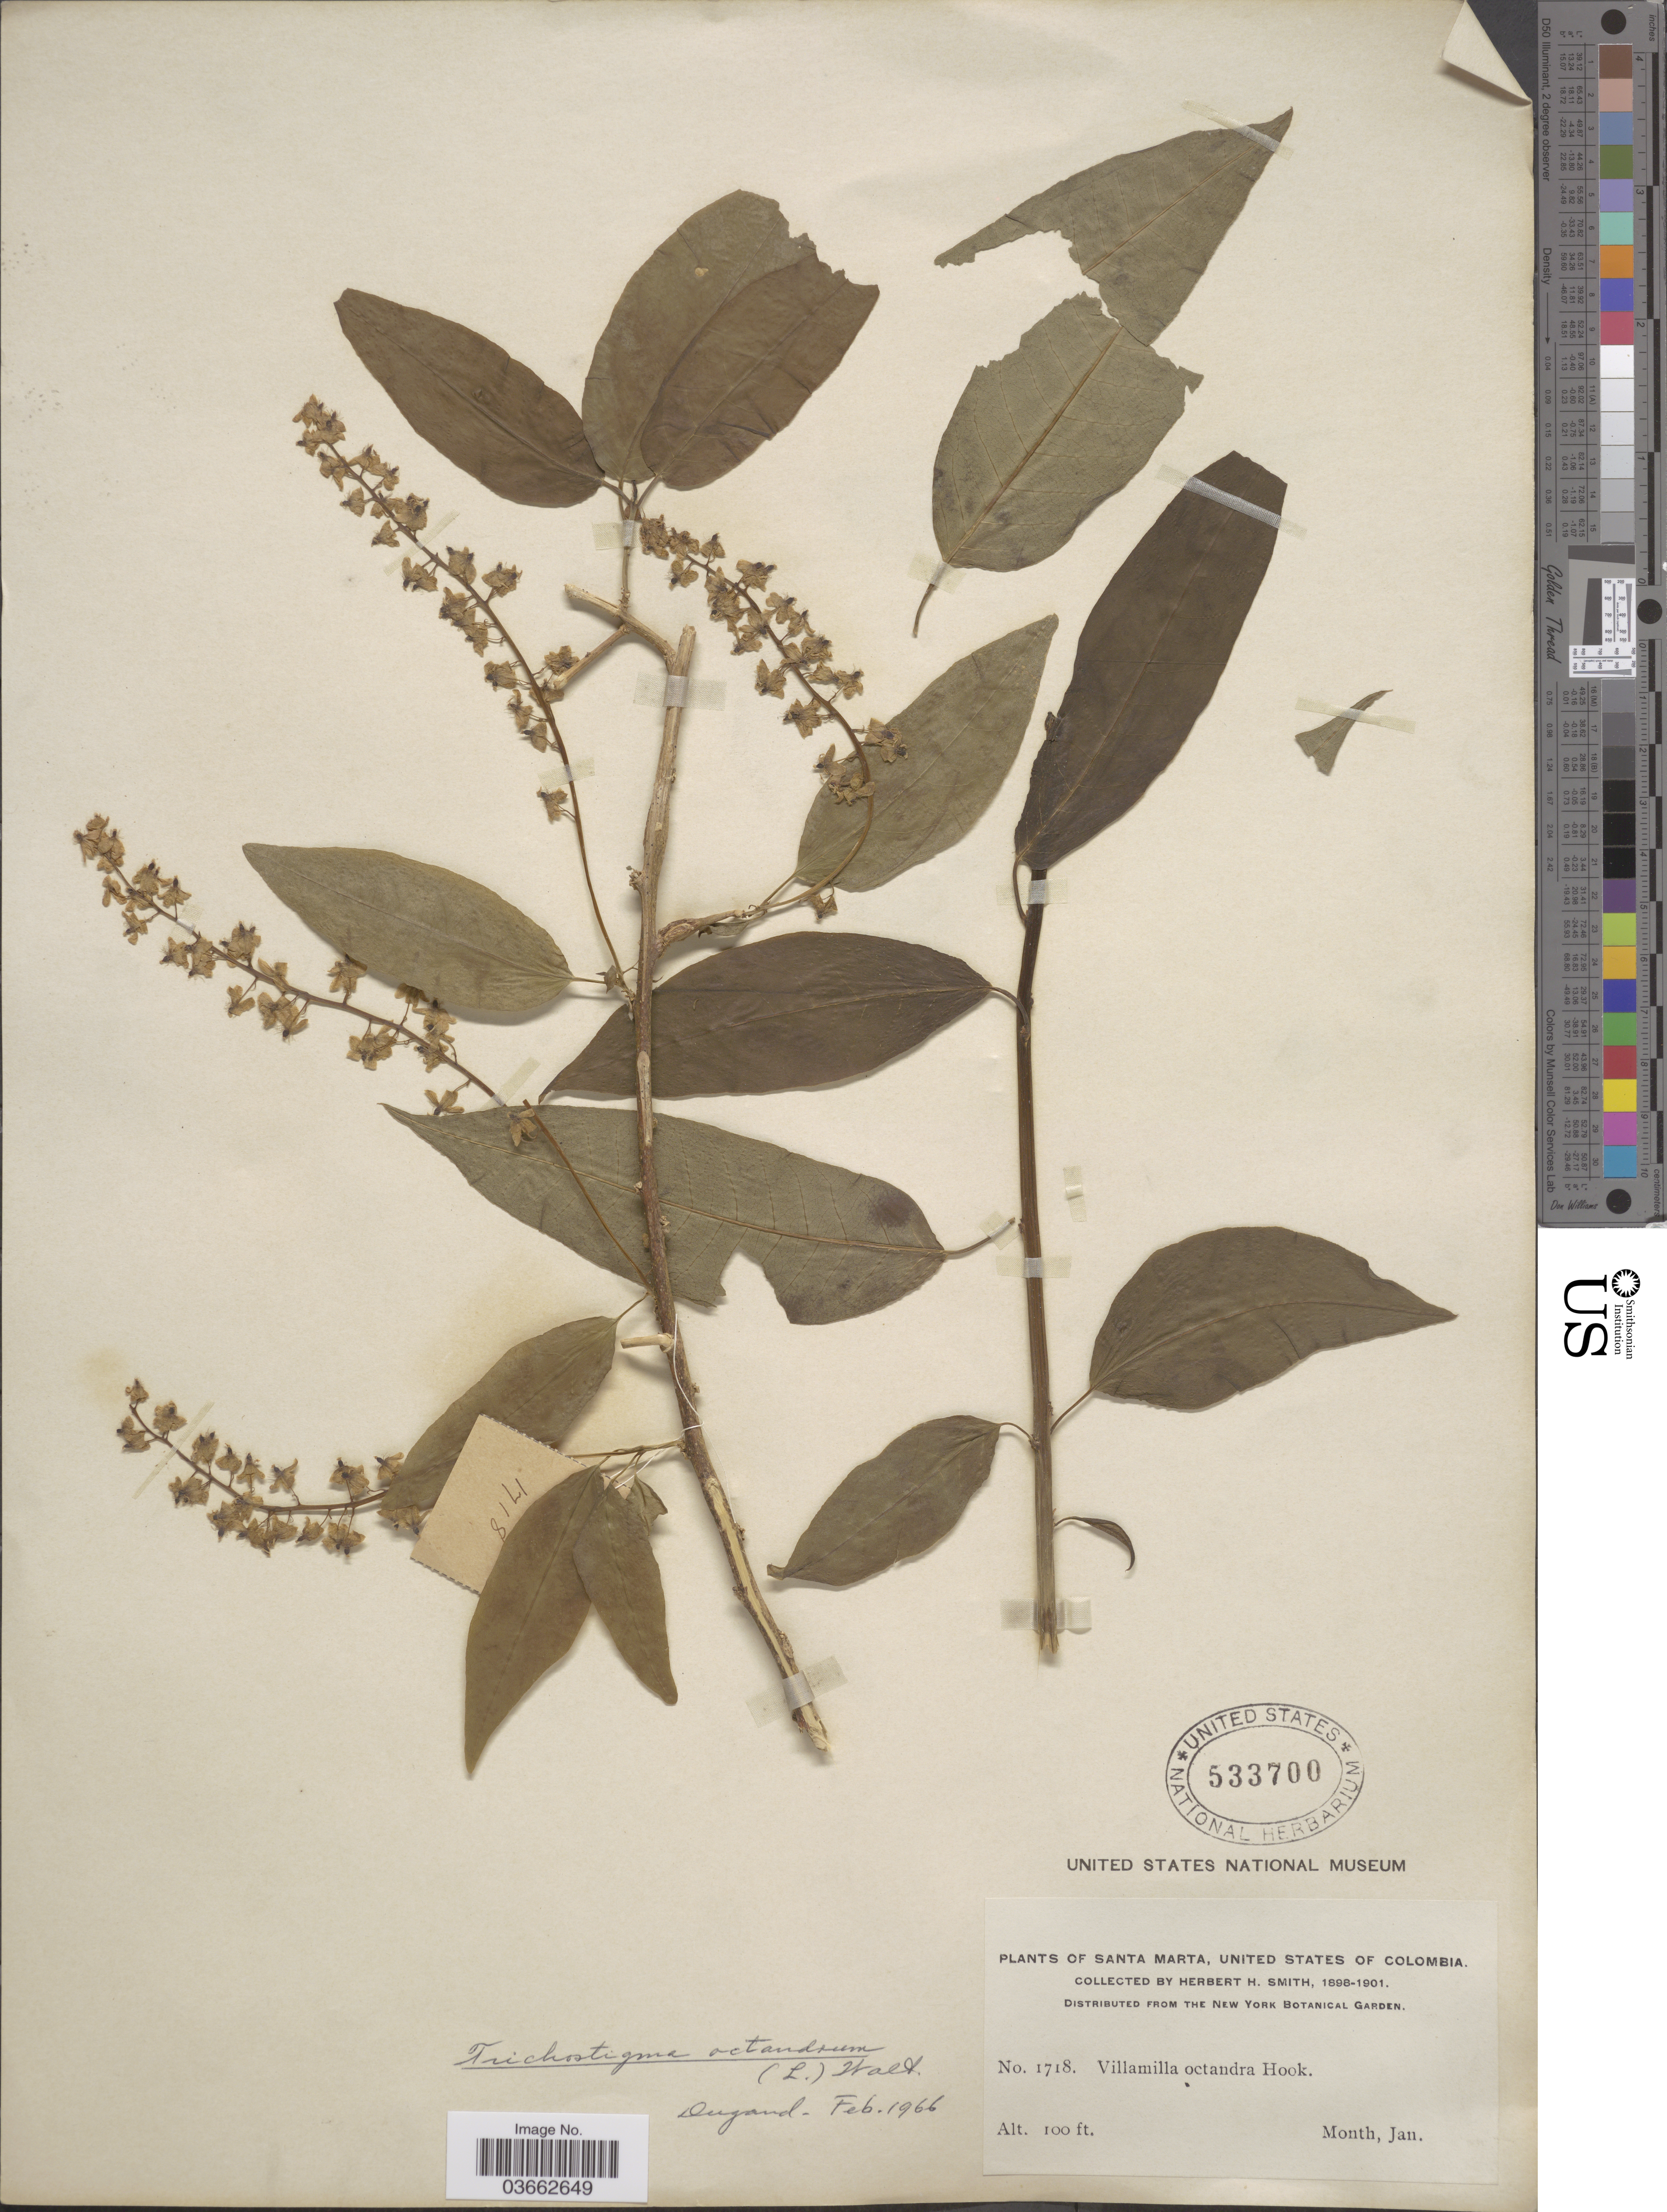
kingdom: Plantae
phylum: Tracheophyta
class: Magnoliopsida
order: Caryophyllales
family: Phytolaccaceae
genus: Trichostigma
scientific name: Trichostigma octandrum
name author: (L.) H. Walter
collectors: Herbert H. Smith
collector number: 1718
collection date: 1898-01/1901-01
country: Colombia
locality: Santa Marta, United States of Colombia.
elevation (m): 30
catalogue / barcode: US 533700